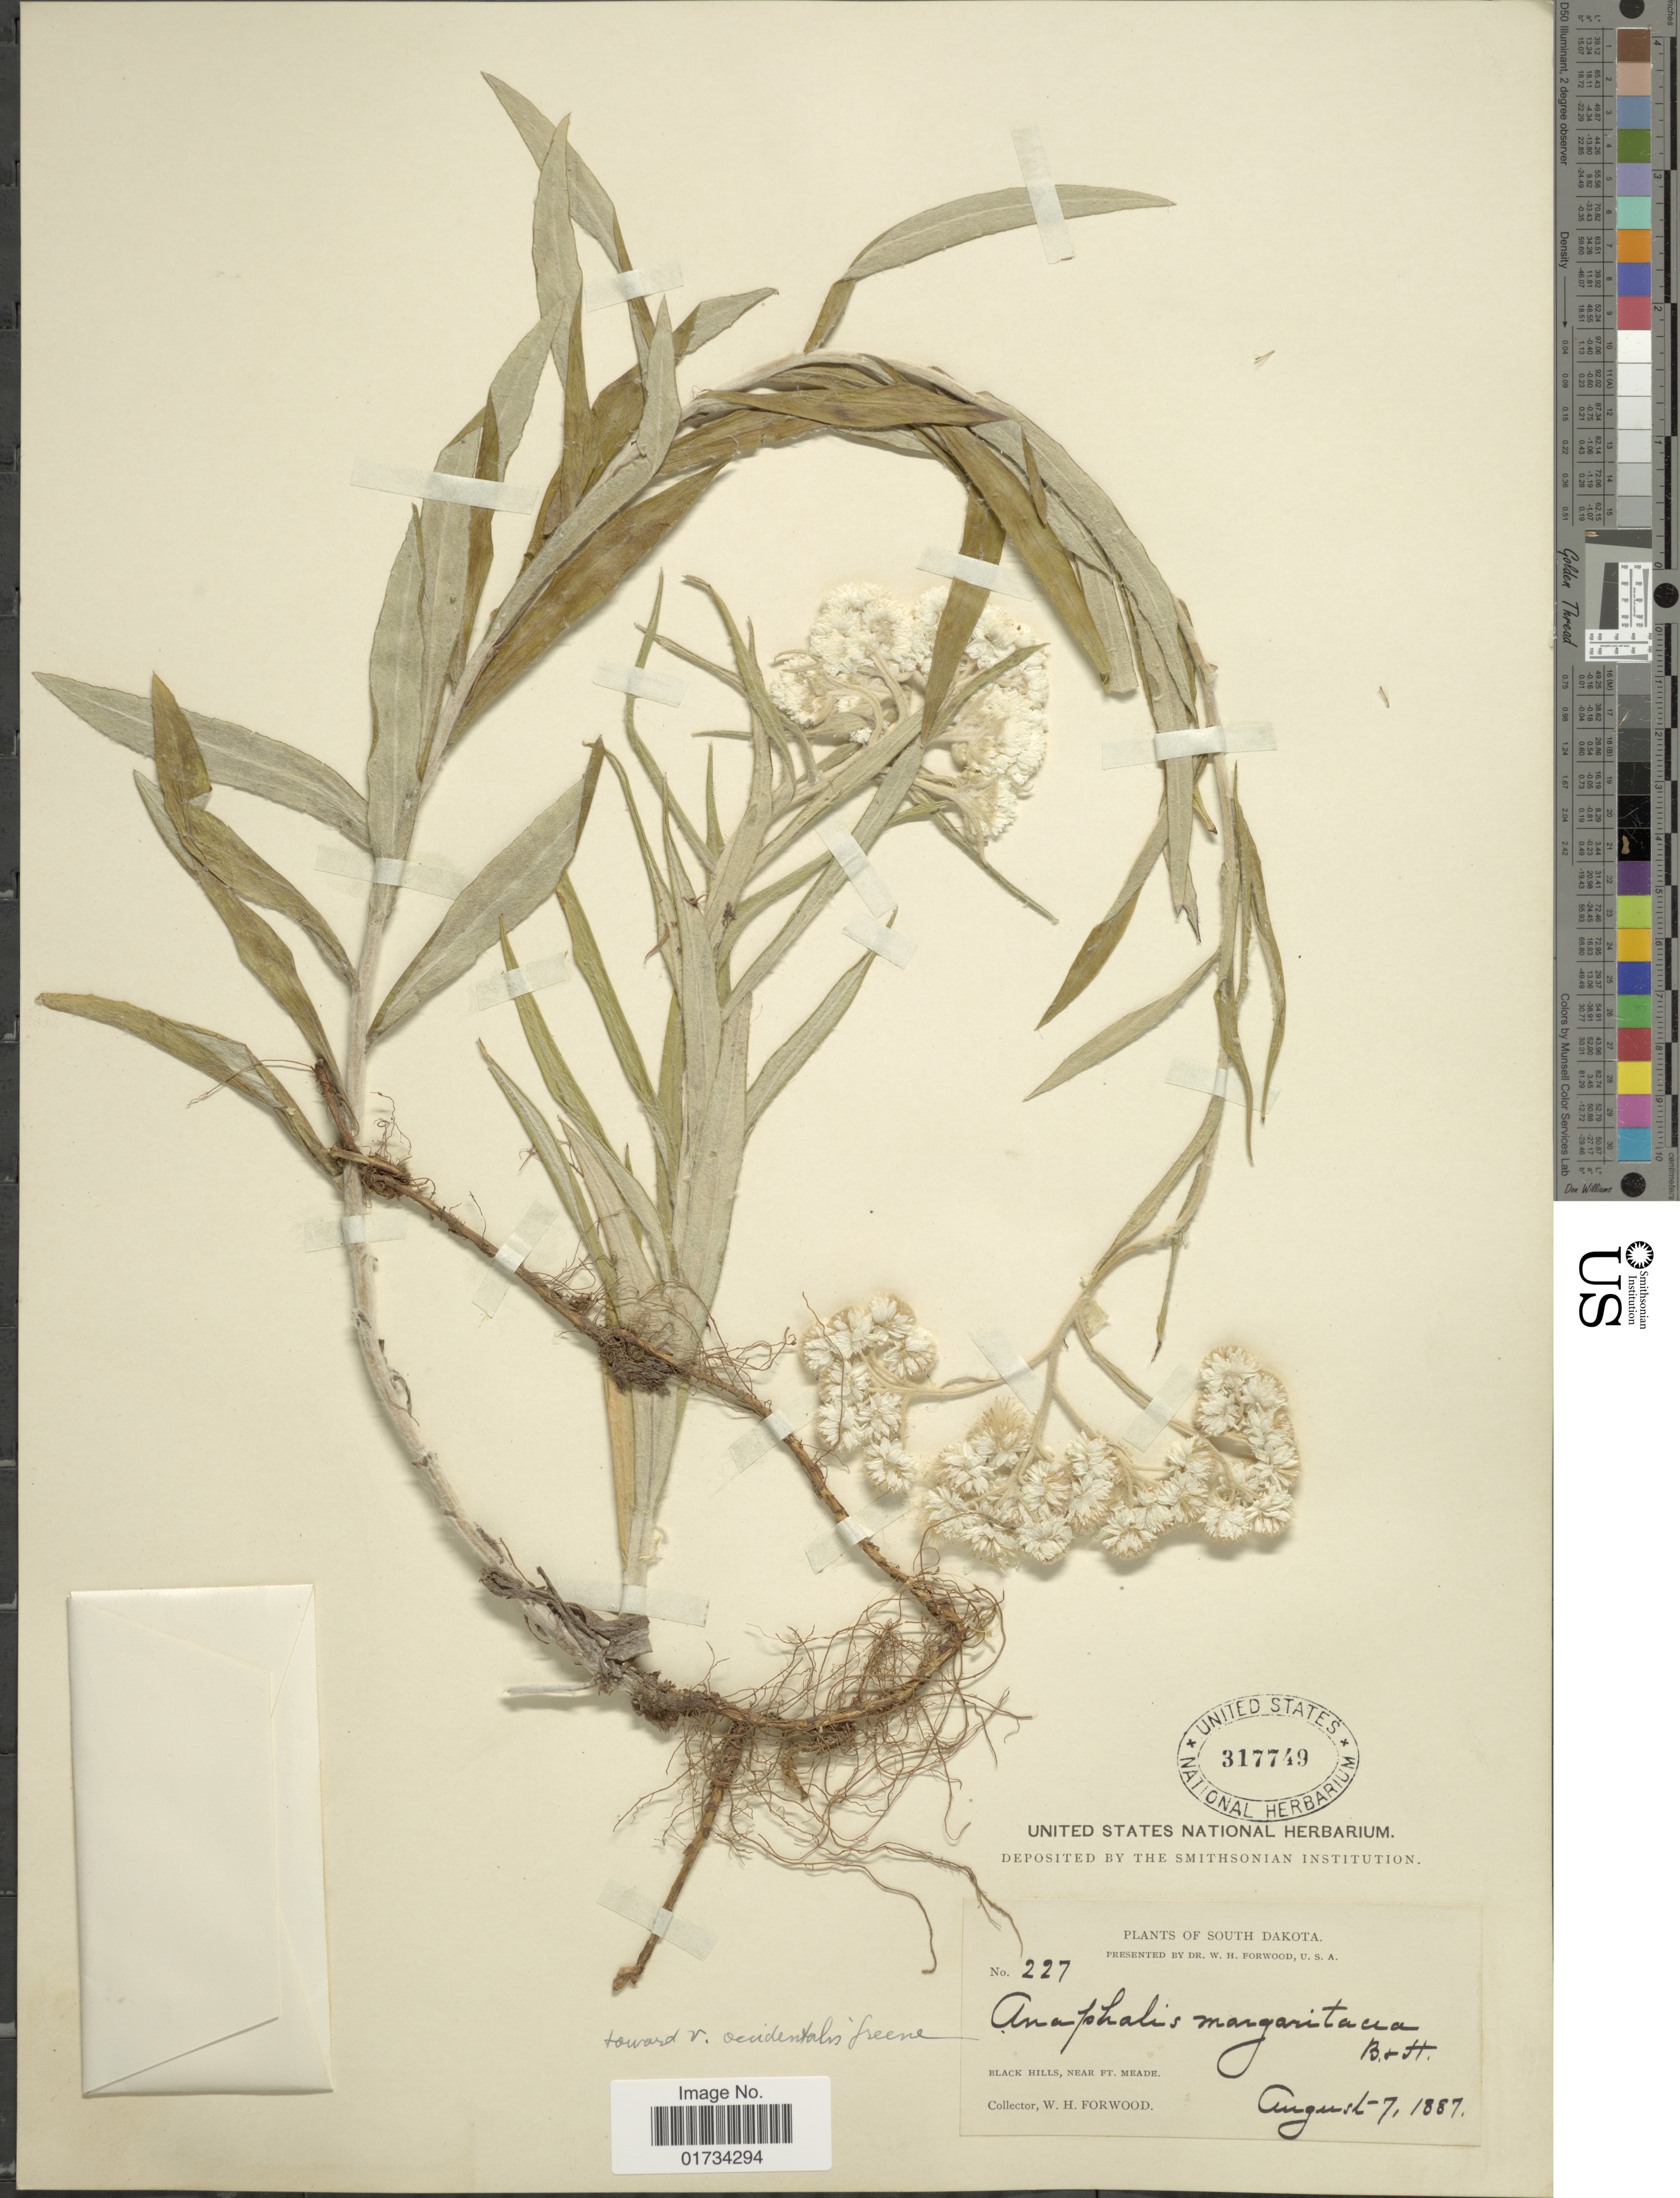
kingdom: Plantae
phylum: Tracheophyta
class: Magnoliopsida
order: Asterales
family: Asteraceae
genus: Anaphalis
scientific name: Anaphalis margaritacea var. occidentalis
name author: Greene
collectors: W. Forwood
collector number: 227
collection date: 1887-08-07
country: United States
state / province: South Dakota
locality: South Dakota. Black Hills, near Ft. Meade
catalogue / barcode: US 317749